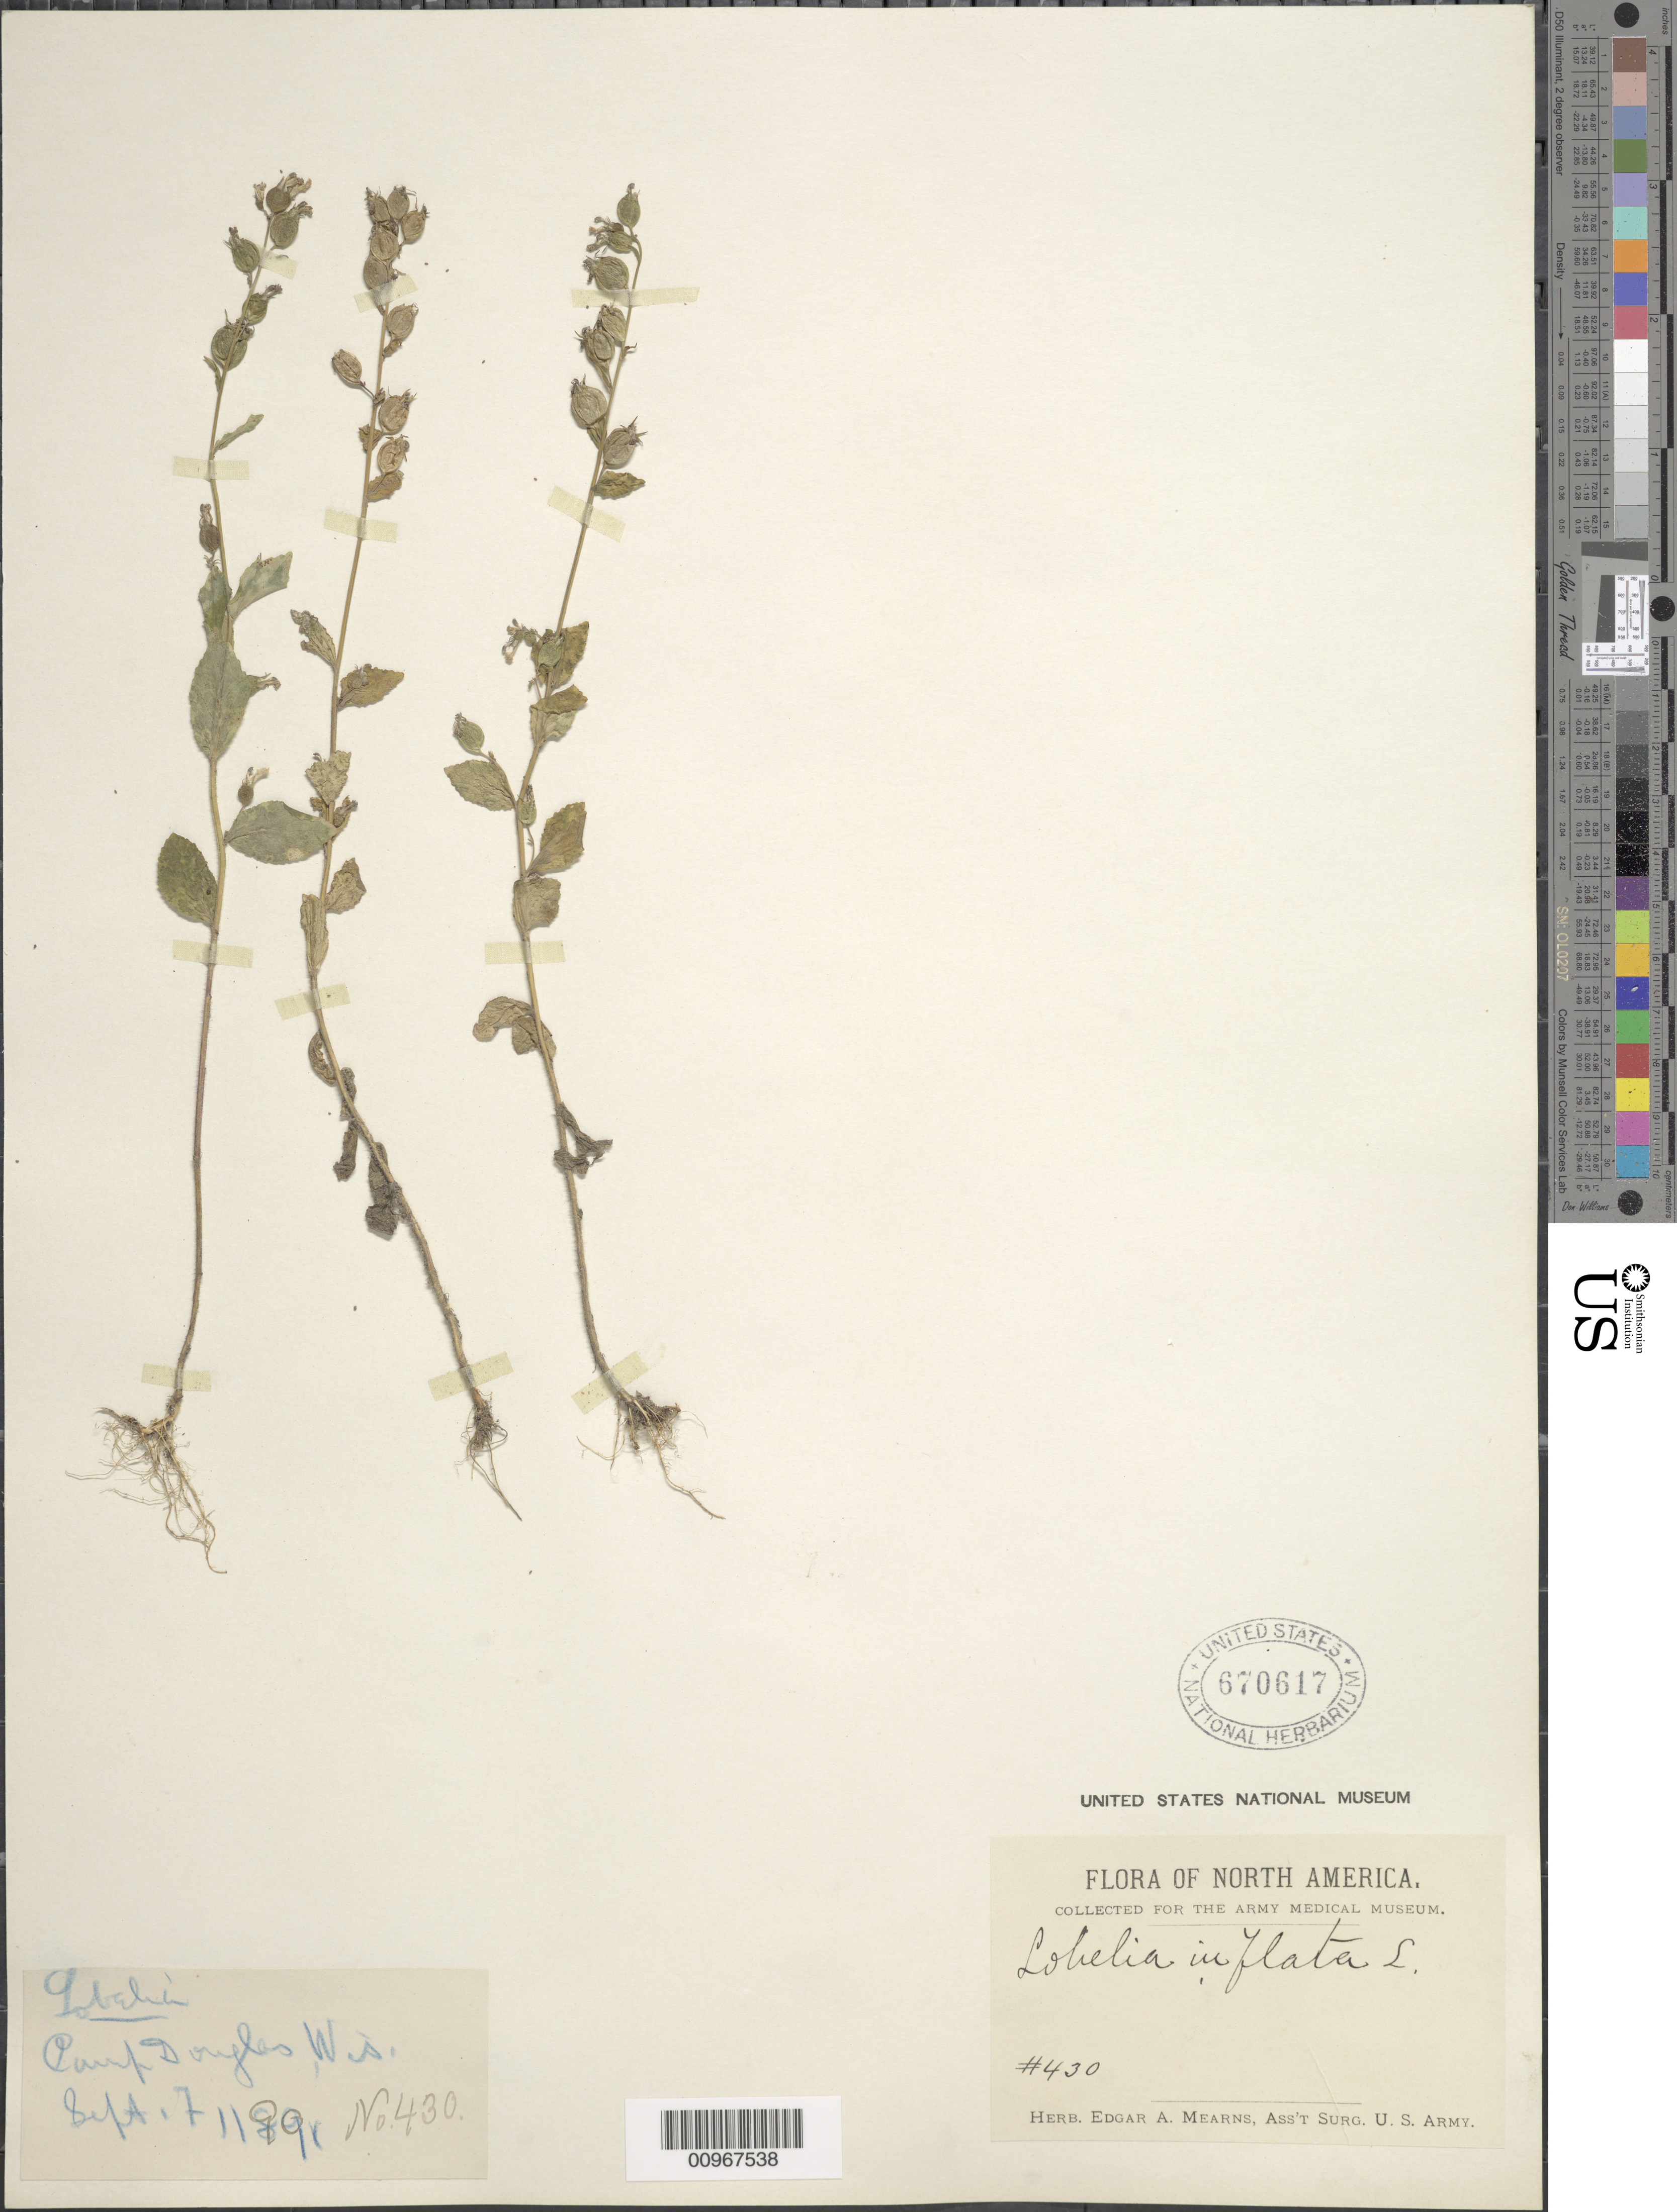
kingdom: Plantae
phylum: Tracheophyta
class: Magnoliopsida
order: Asterales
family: Campanulaceae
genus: Lobelia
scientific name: Lobelia inflata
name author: L.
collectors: E. A. Mearns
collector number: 430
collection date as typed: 07 Sep 1890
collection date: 1890-09-07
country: United States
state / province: Wisconsin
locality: Camp douglas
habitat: low ground, dry field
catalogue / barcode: US 670617